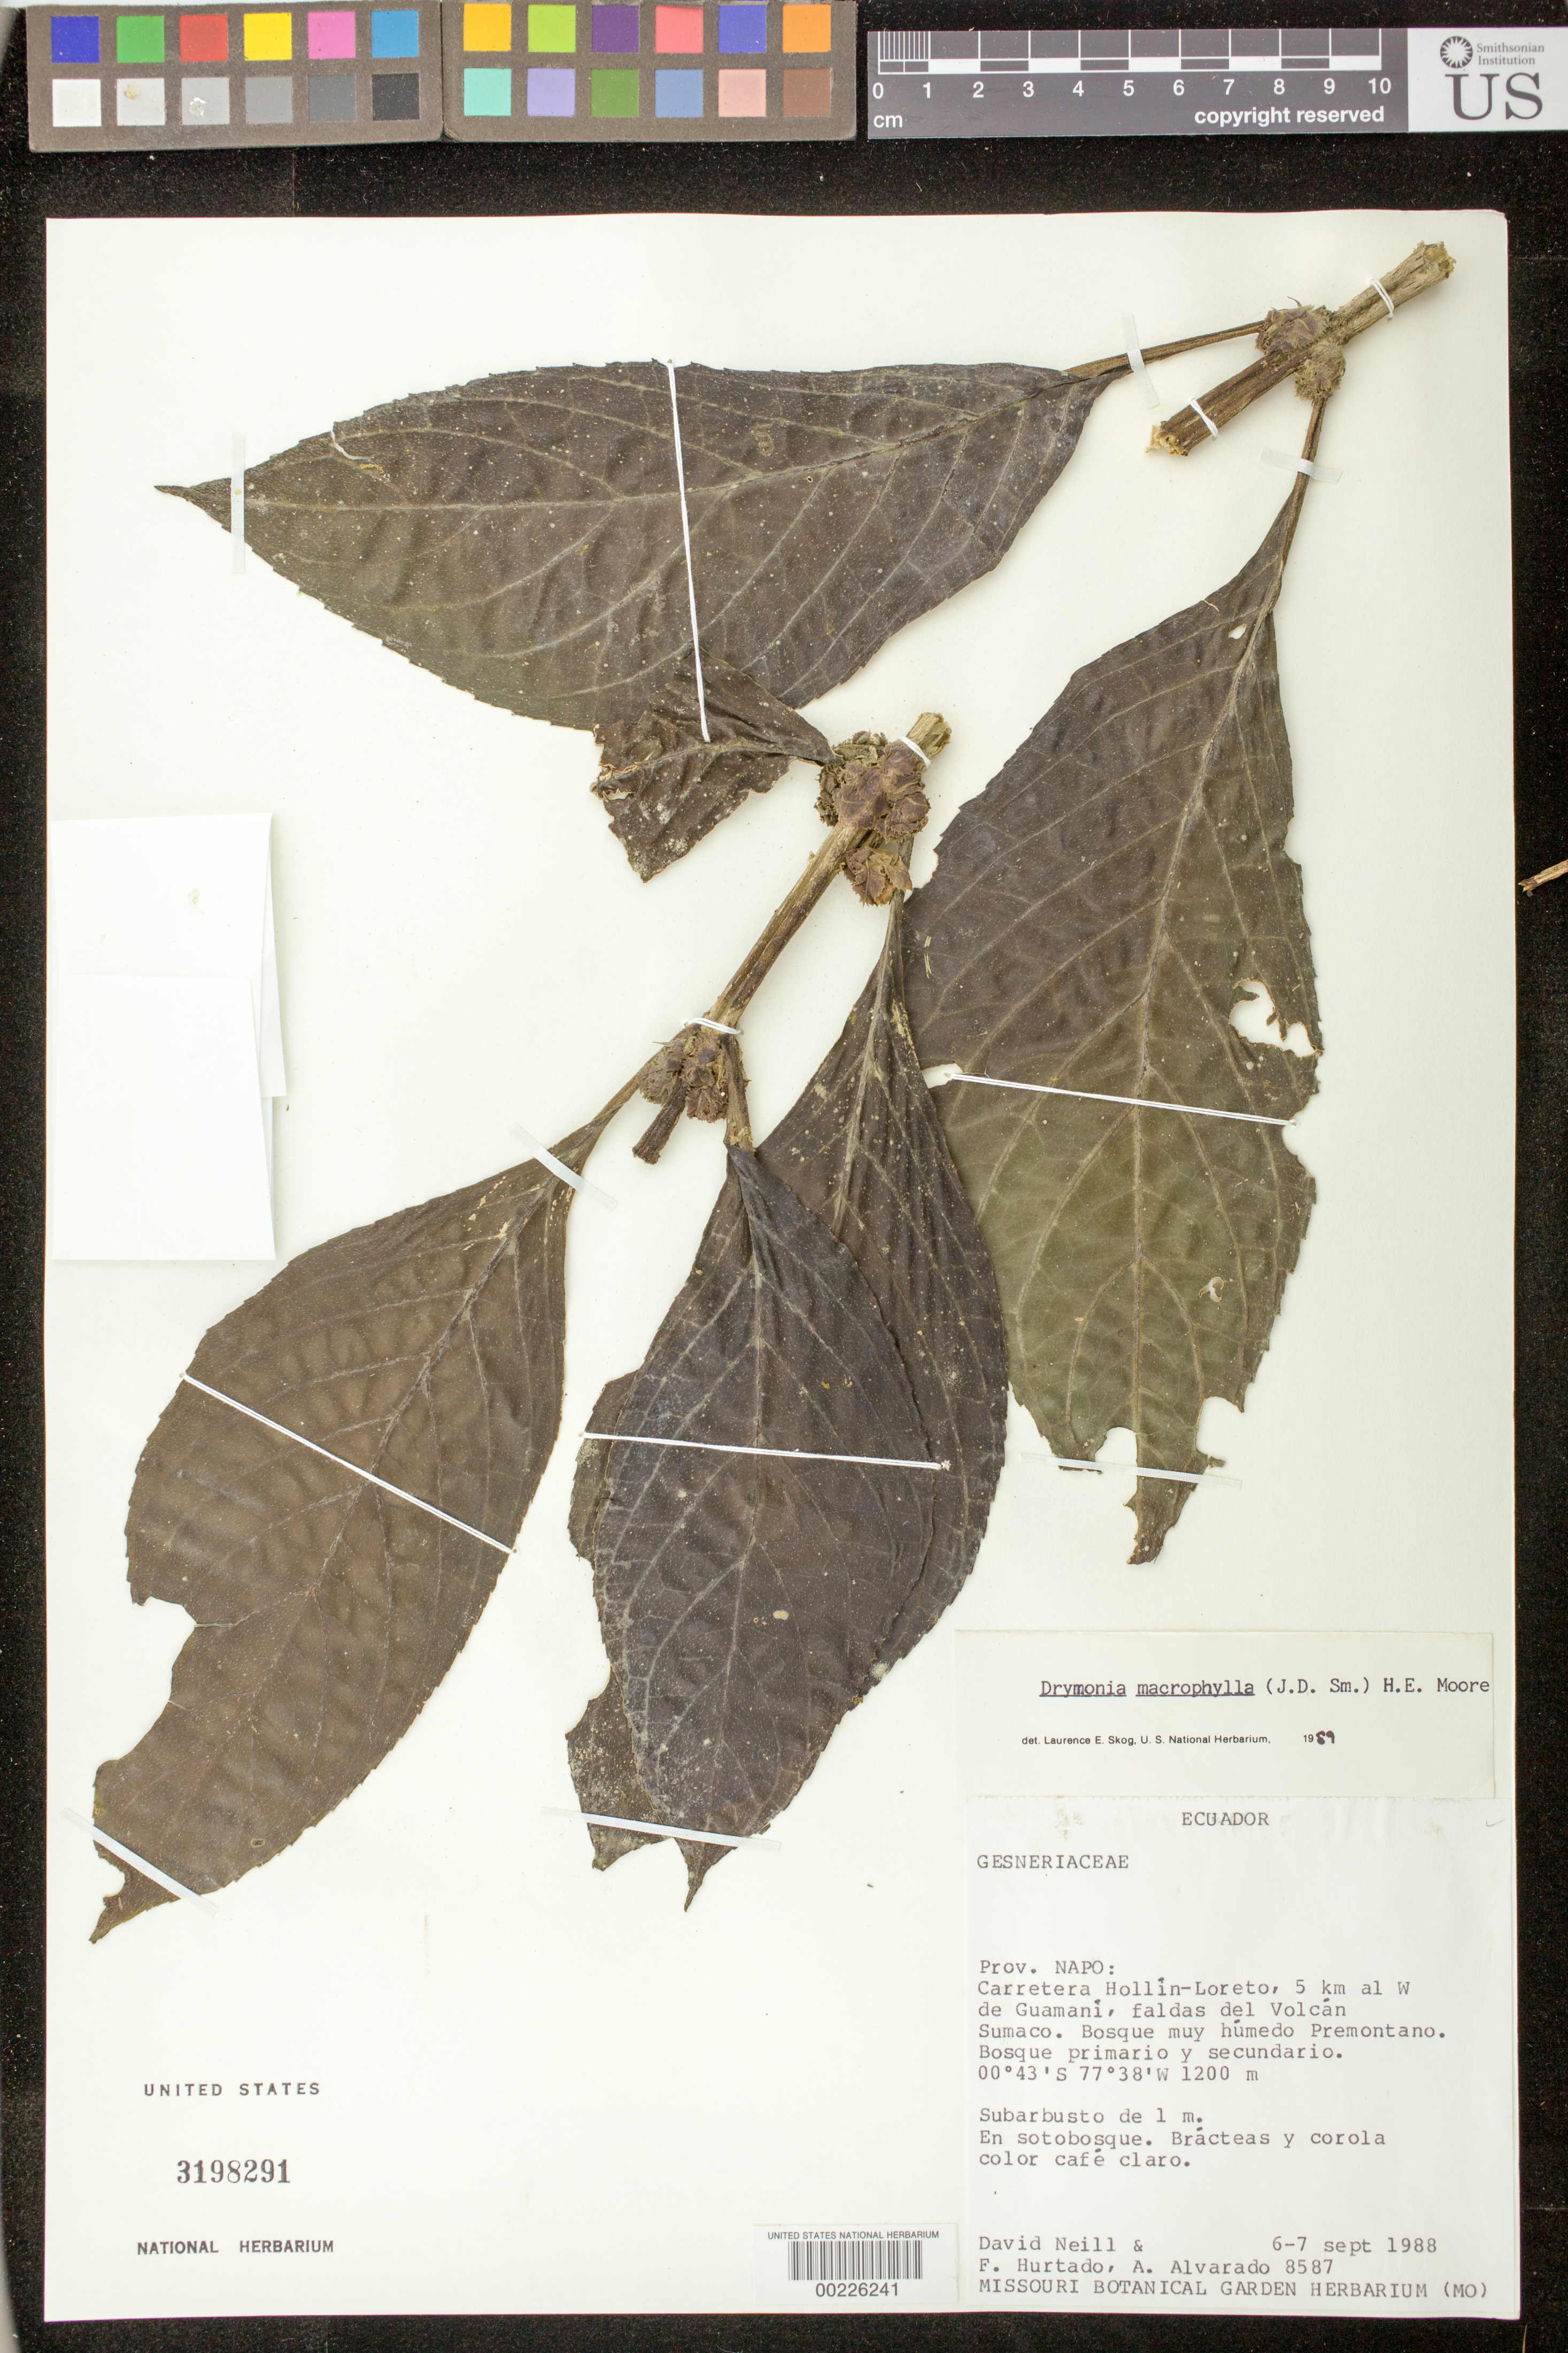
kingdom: Plantae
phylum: Tracheophyta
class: Magnoliopsida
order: Lamiales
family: Gesneriaceae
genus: Drymonia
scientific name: Drymonia macrophylla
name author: (Oerst.) H.E. Moore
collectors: D. A. Neill & et al.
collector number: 8567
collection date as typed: Sep 1988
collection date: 1988-09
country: Ecuador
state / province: Napo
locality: Hollin - Loreto highway, 5 km W of Guamani, foothills of Sumaco Volcano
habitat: Very humid premontane forest, primary & secondary forests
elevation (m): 1200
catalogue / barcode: US 3198291